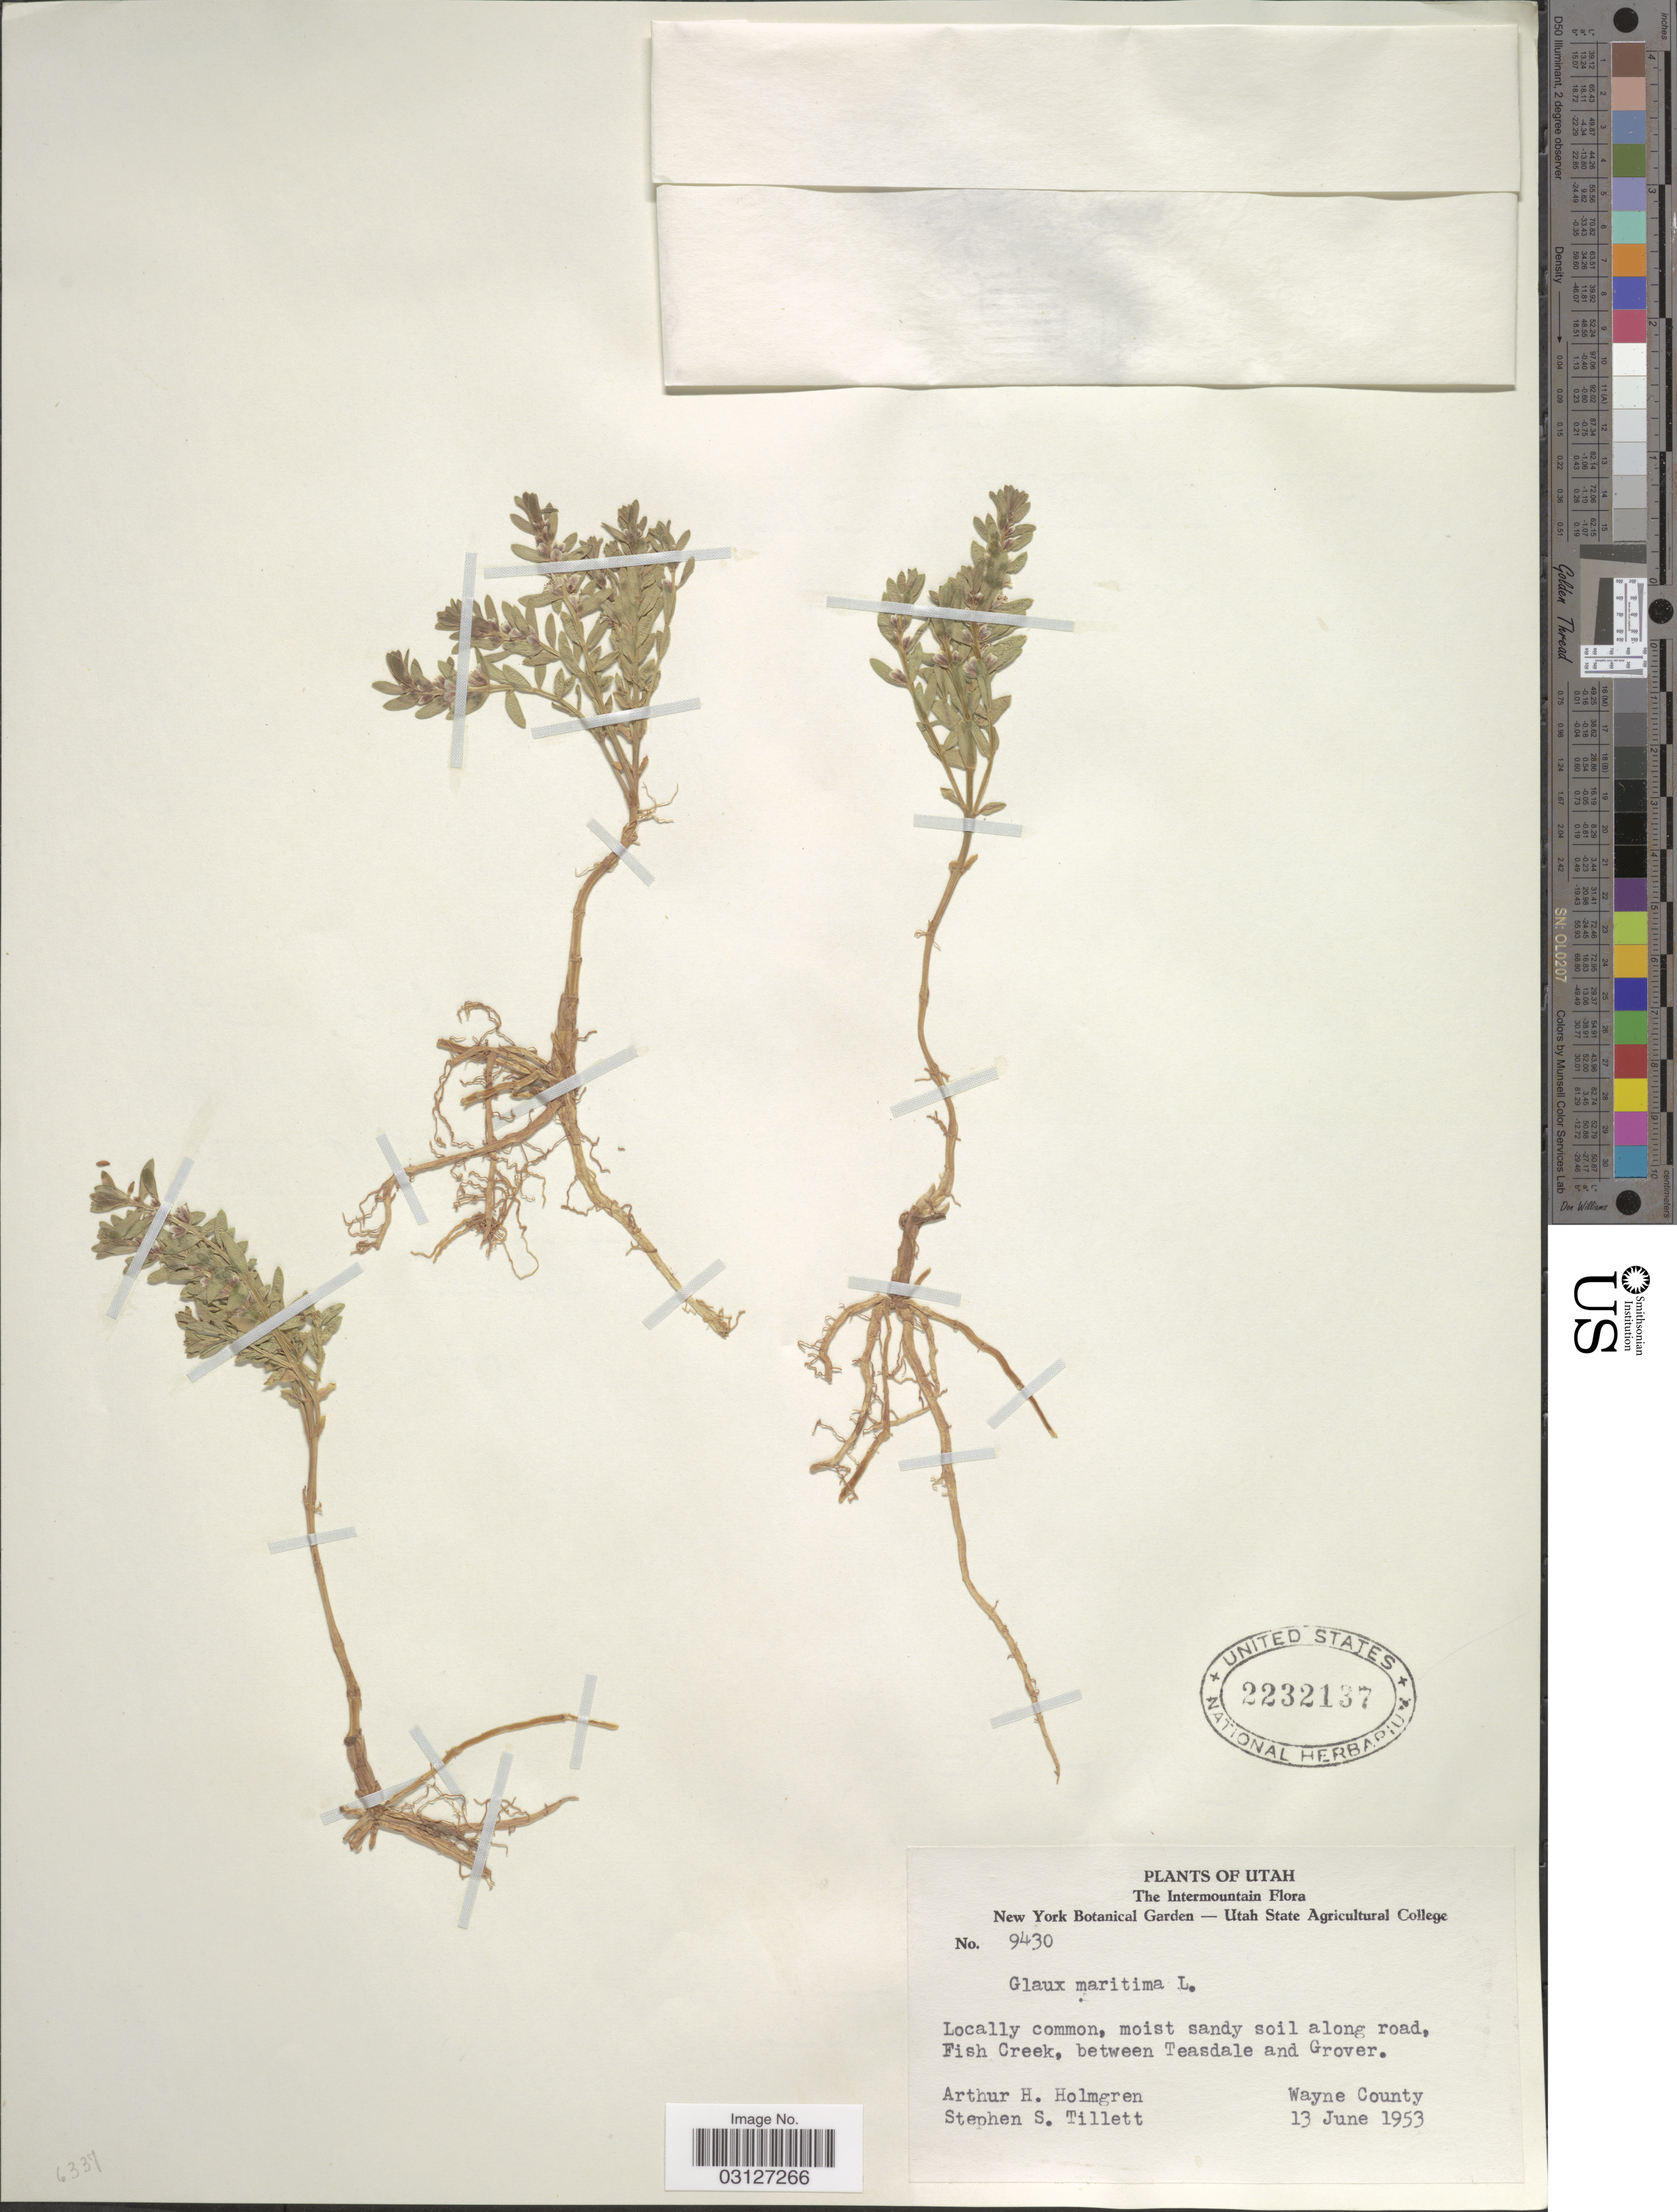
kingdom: Plantae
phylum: Tracheophyta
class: Magnoliopsida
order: Ericales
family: Primulaceae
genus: Glaux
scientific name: Glaux maritima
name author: L.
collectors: A. H. Holmgren & S. S. Tillett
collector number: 9430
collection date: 1953-06-13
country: United States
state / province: Utah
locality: The Intermountain, moist sandy soil along road, Fish Creek, between Teasdale and Grover. Wayne County.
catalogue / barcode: US 2232137